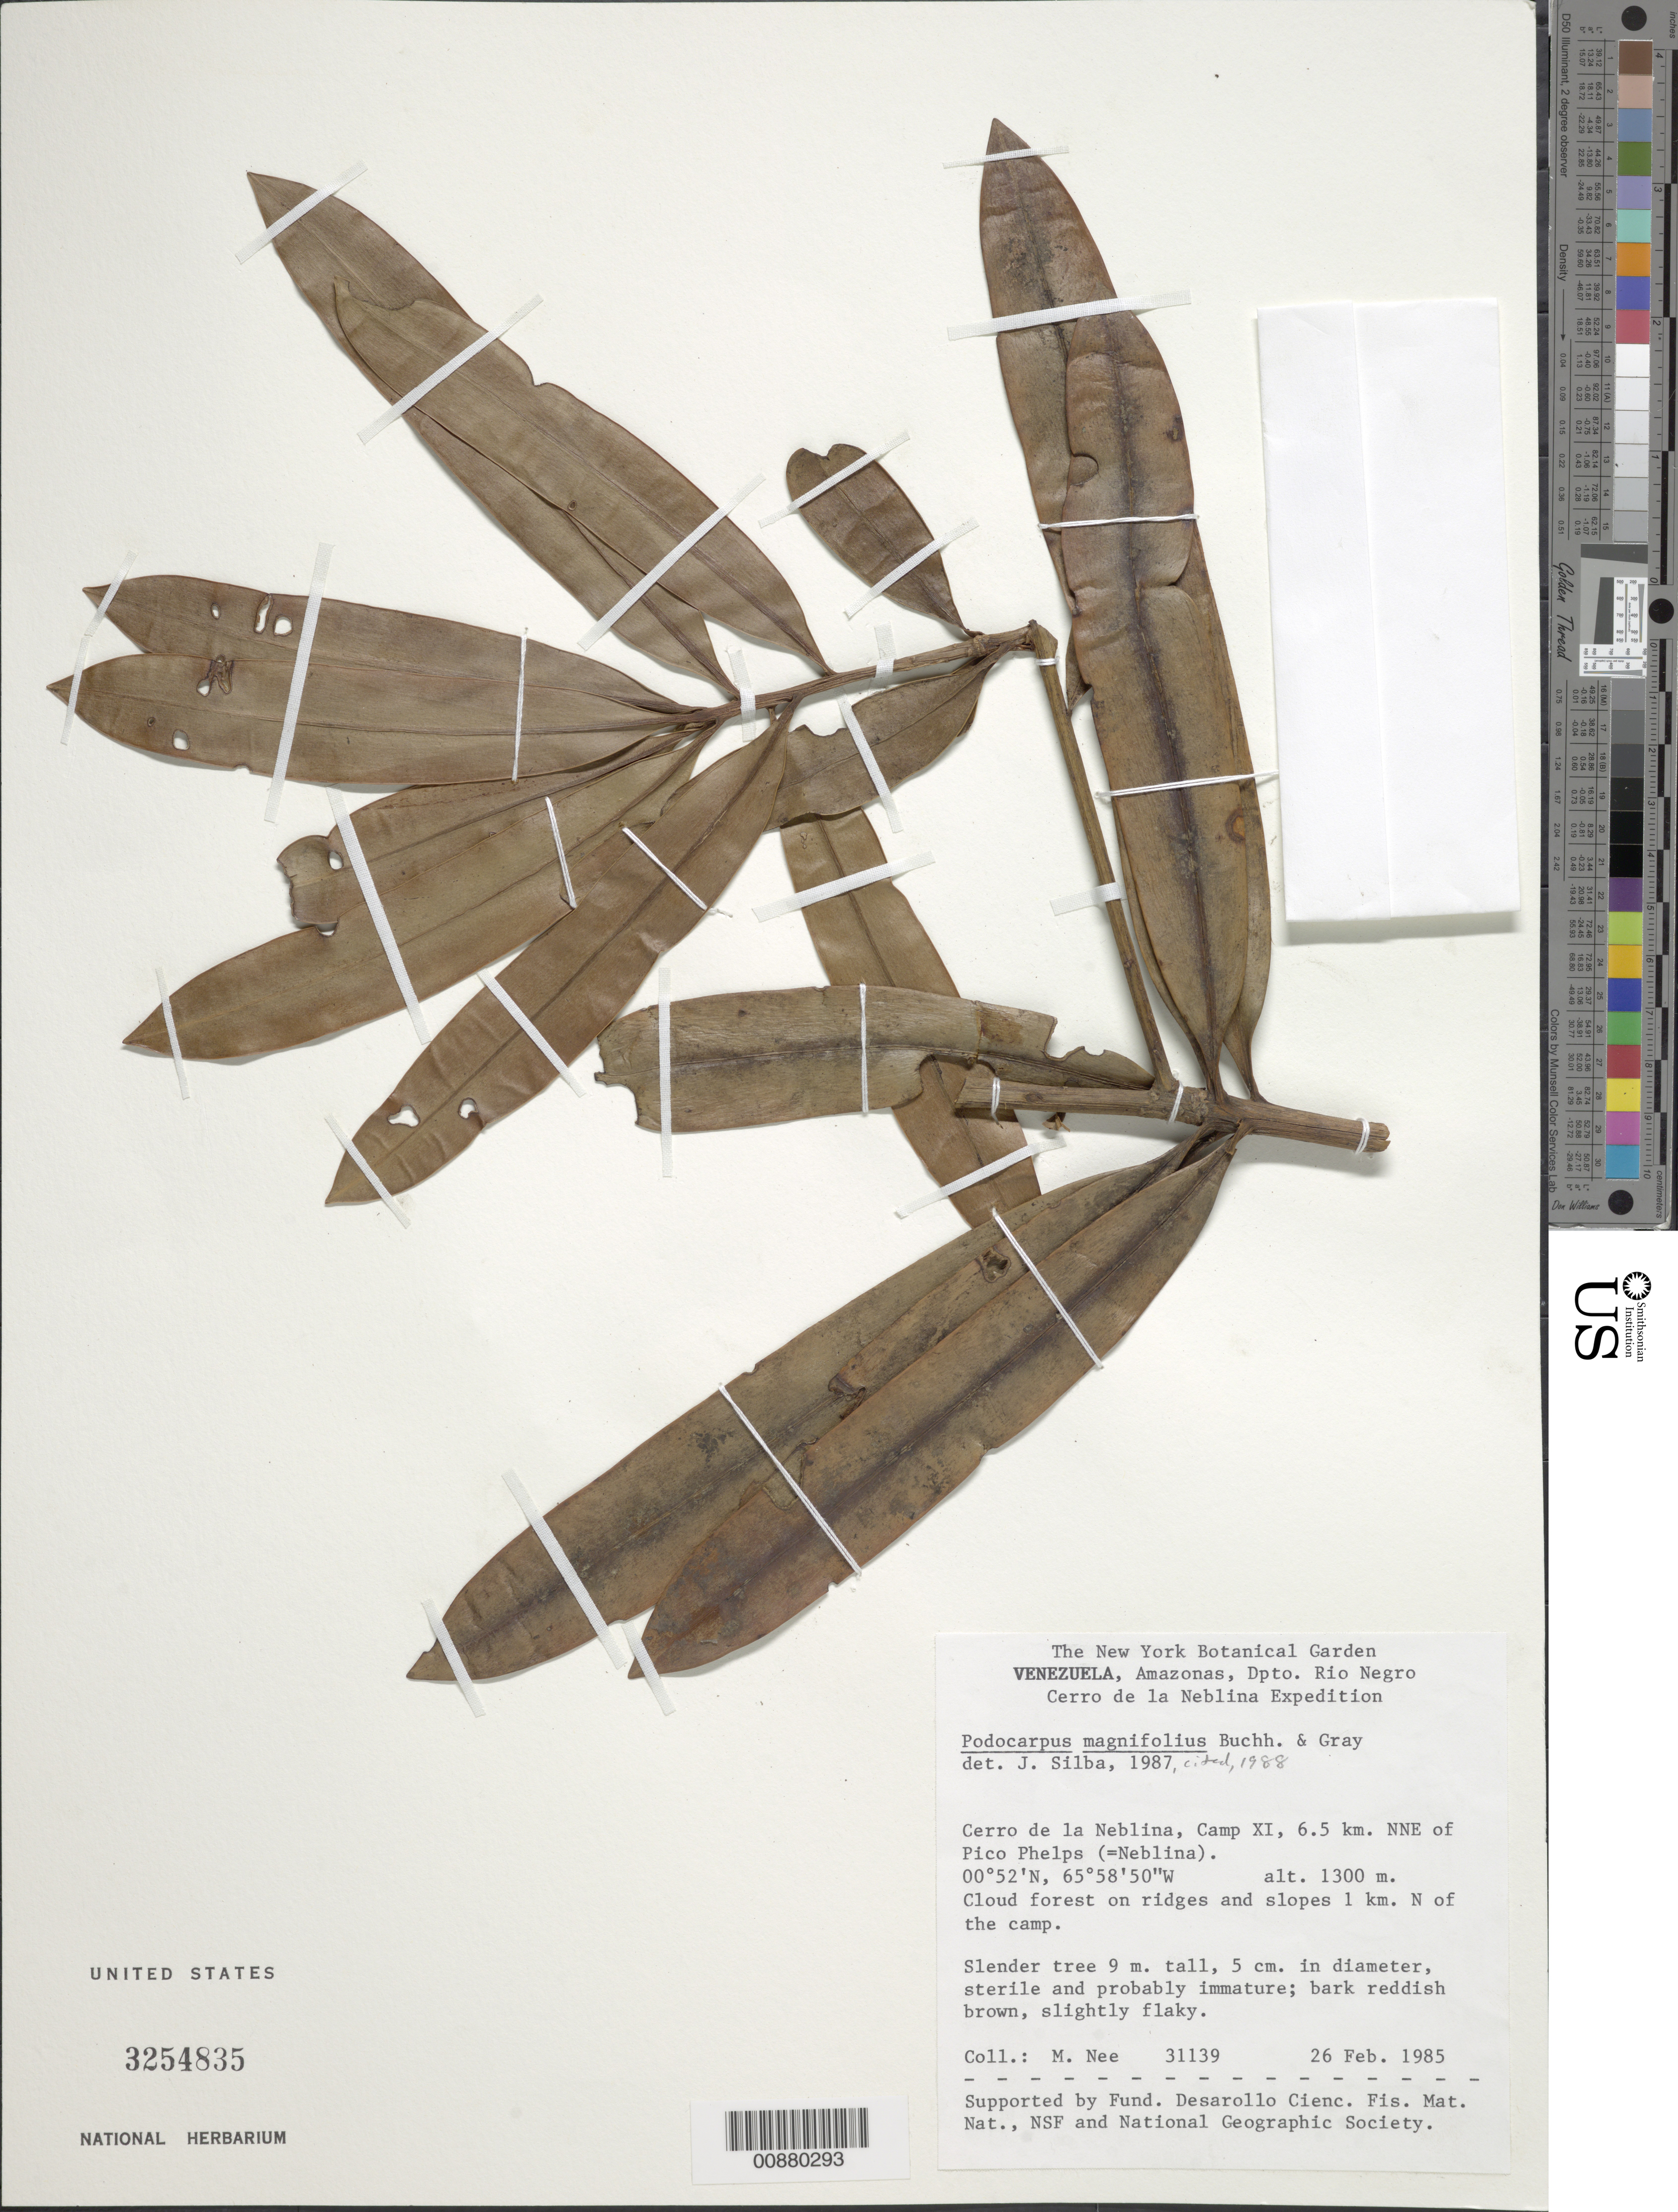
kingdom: Plantae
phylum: Tracheophyta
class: Pinopsida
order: Pinales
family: Podocarpaceae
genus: Podocarpus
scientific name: Podocarpus magnifolius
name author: J. Buchholz & N.E. Gray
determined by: Silba, J.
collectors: M. Nee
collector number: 31139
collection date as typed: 26-Feb-85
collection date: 1985-02-26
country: Venezuela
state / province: Amazonas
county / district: Río Negro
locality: Cerro de la Neblina, 1 km north of Camp XI, 6.5 km NNE of Pico Phelps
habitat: Cloud forest on ridges and slopes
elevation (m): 1300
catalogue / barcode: US 3254835